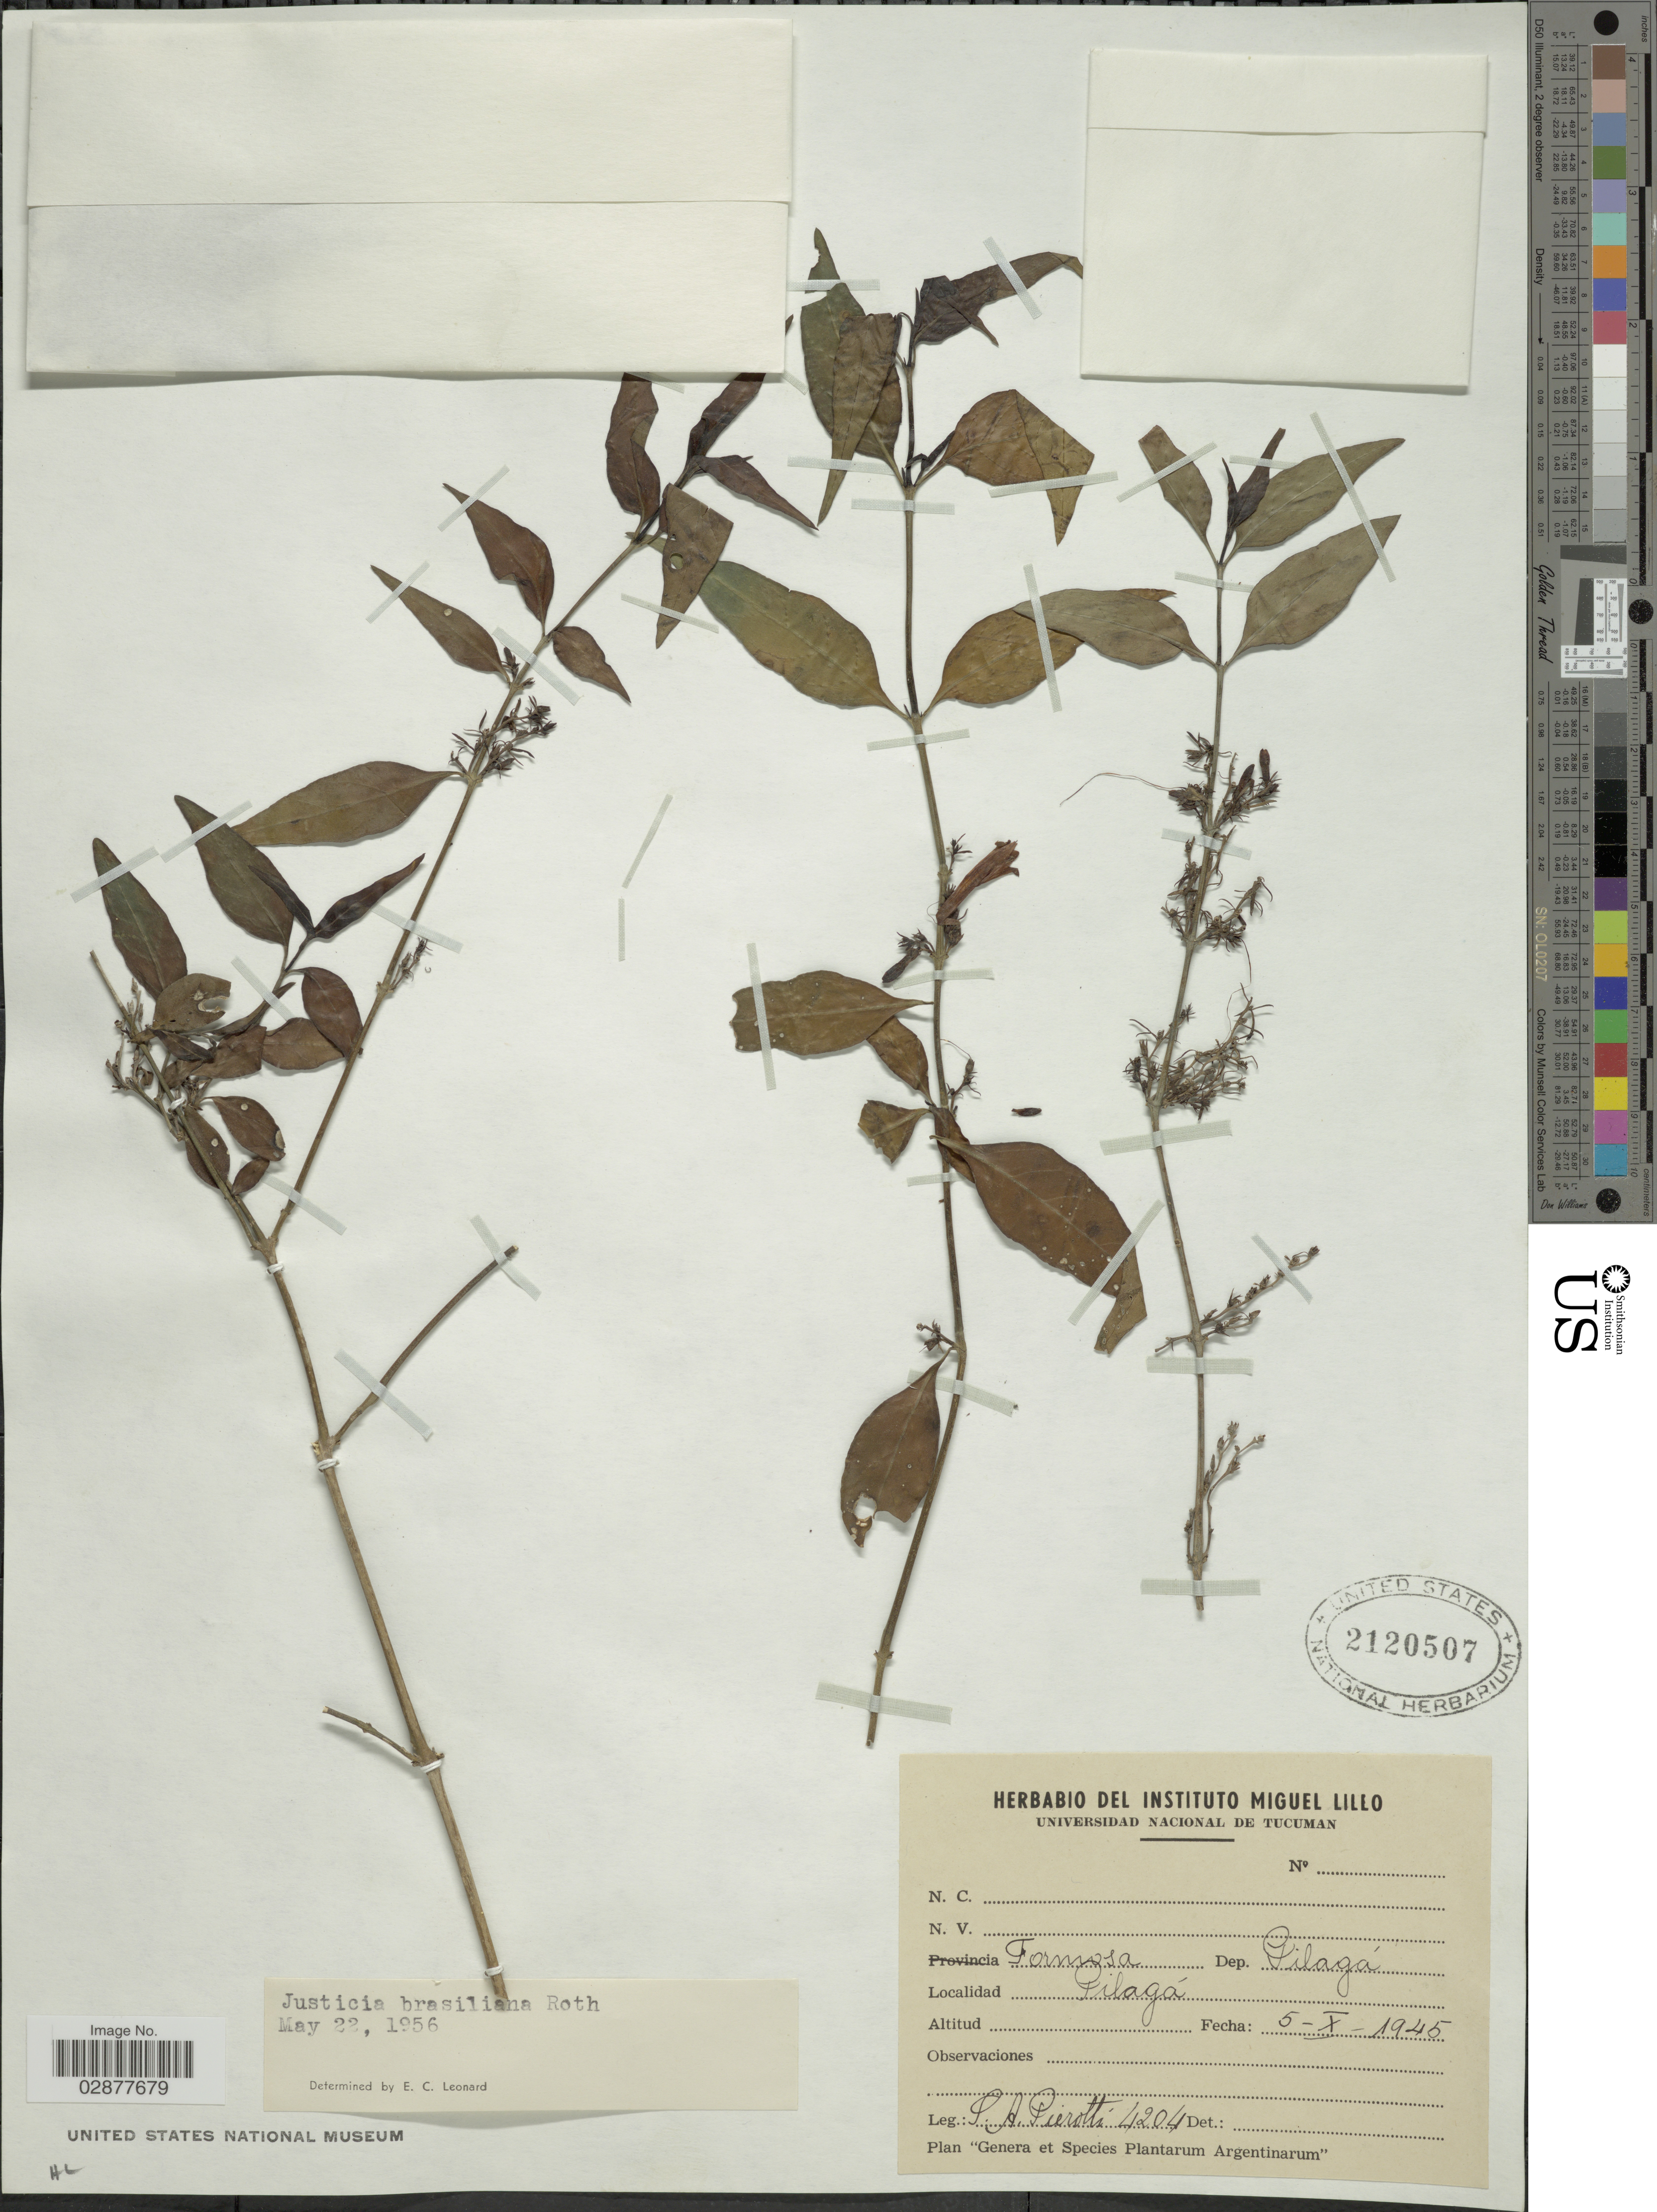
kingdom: Plantae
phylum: Tracheophyta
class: Magnoliopsida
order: Lamiales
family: Acanthaceae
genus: Justicia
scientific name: Justicia brasiliana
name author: Roth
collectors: S. A. Pierotti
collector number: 4204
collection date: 1945-10-05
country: Argentina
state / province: Formosa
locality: Dep. Pilagá, Pilagá.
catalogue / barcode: US 2120507